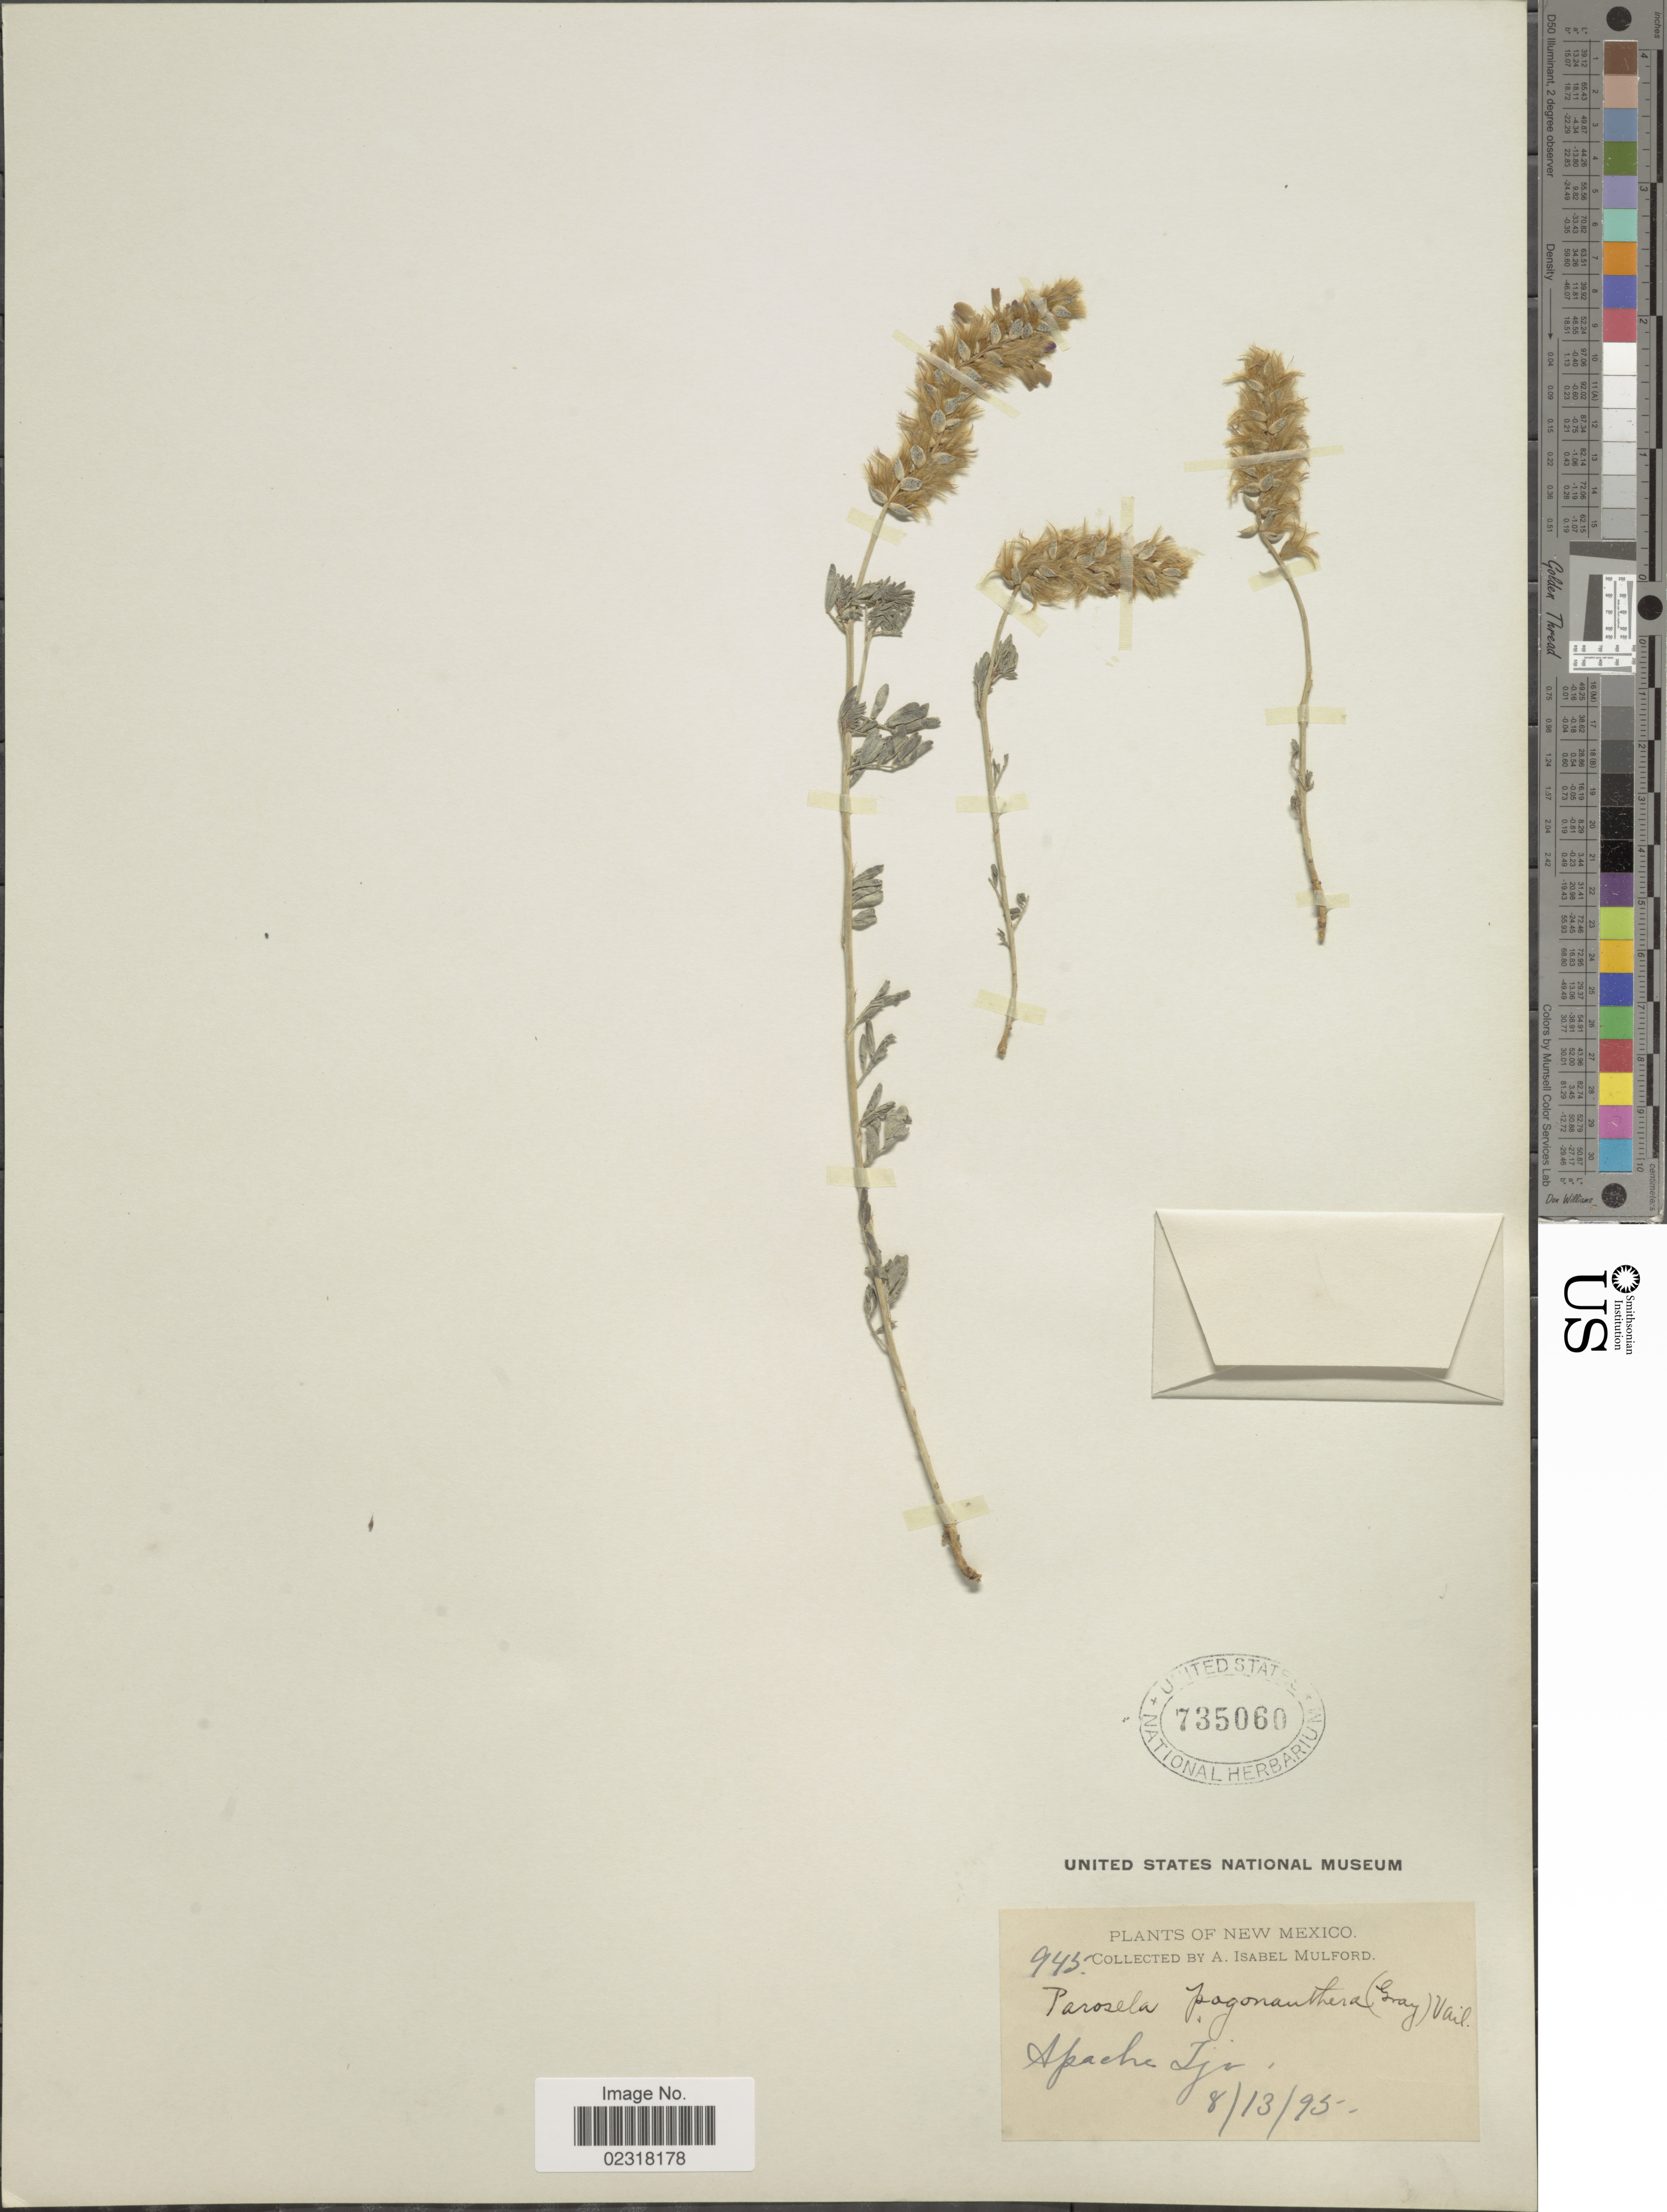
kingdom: Plantae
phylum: Tracheophyta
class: Magnoliopsida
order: Fabales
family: Fabaceae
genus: Dalea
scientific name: Dalea pogonathera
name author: A. Gray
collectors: A. Mulford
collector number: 945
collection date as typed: Transcribed d/m/y: 13/8/95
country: United States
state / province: New Mexico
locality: Apache Tjo.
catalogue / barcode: US 735060